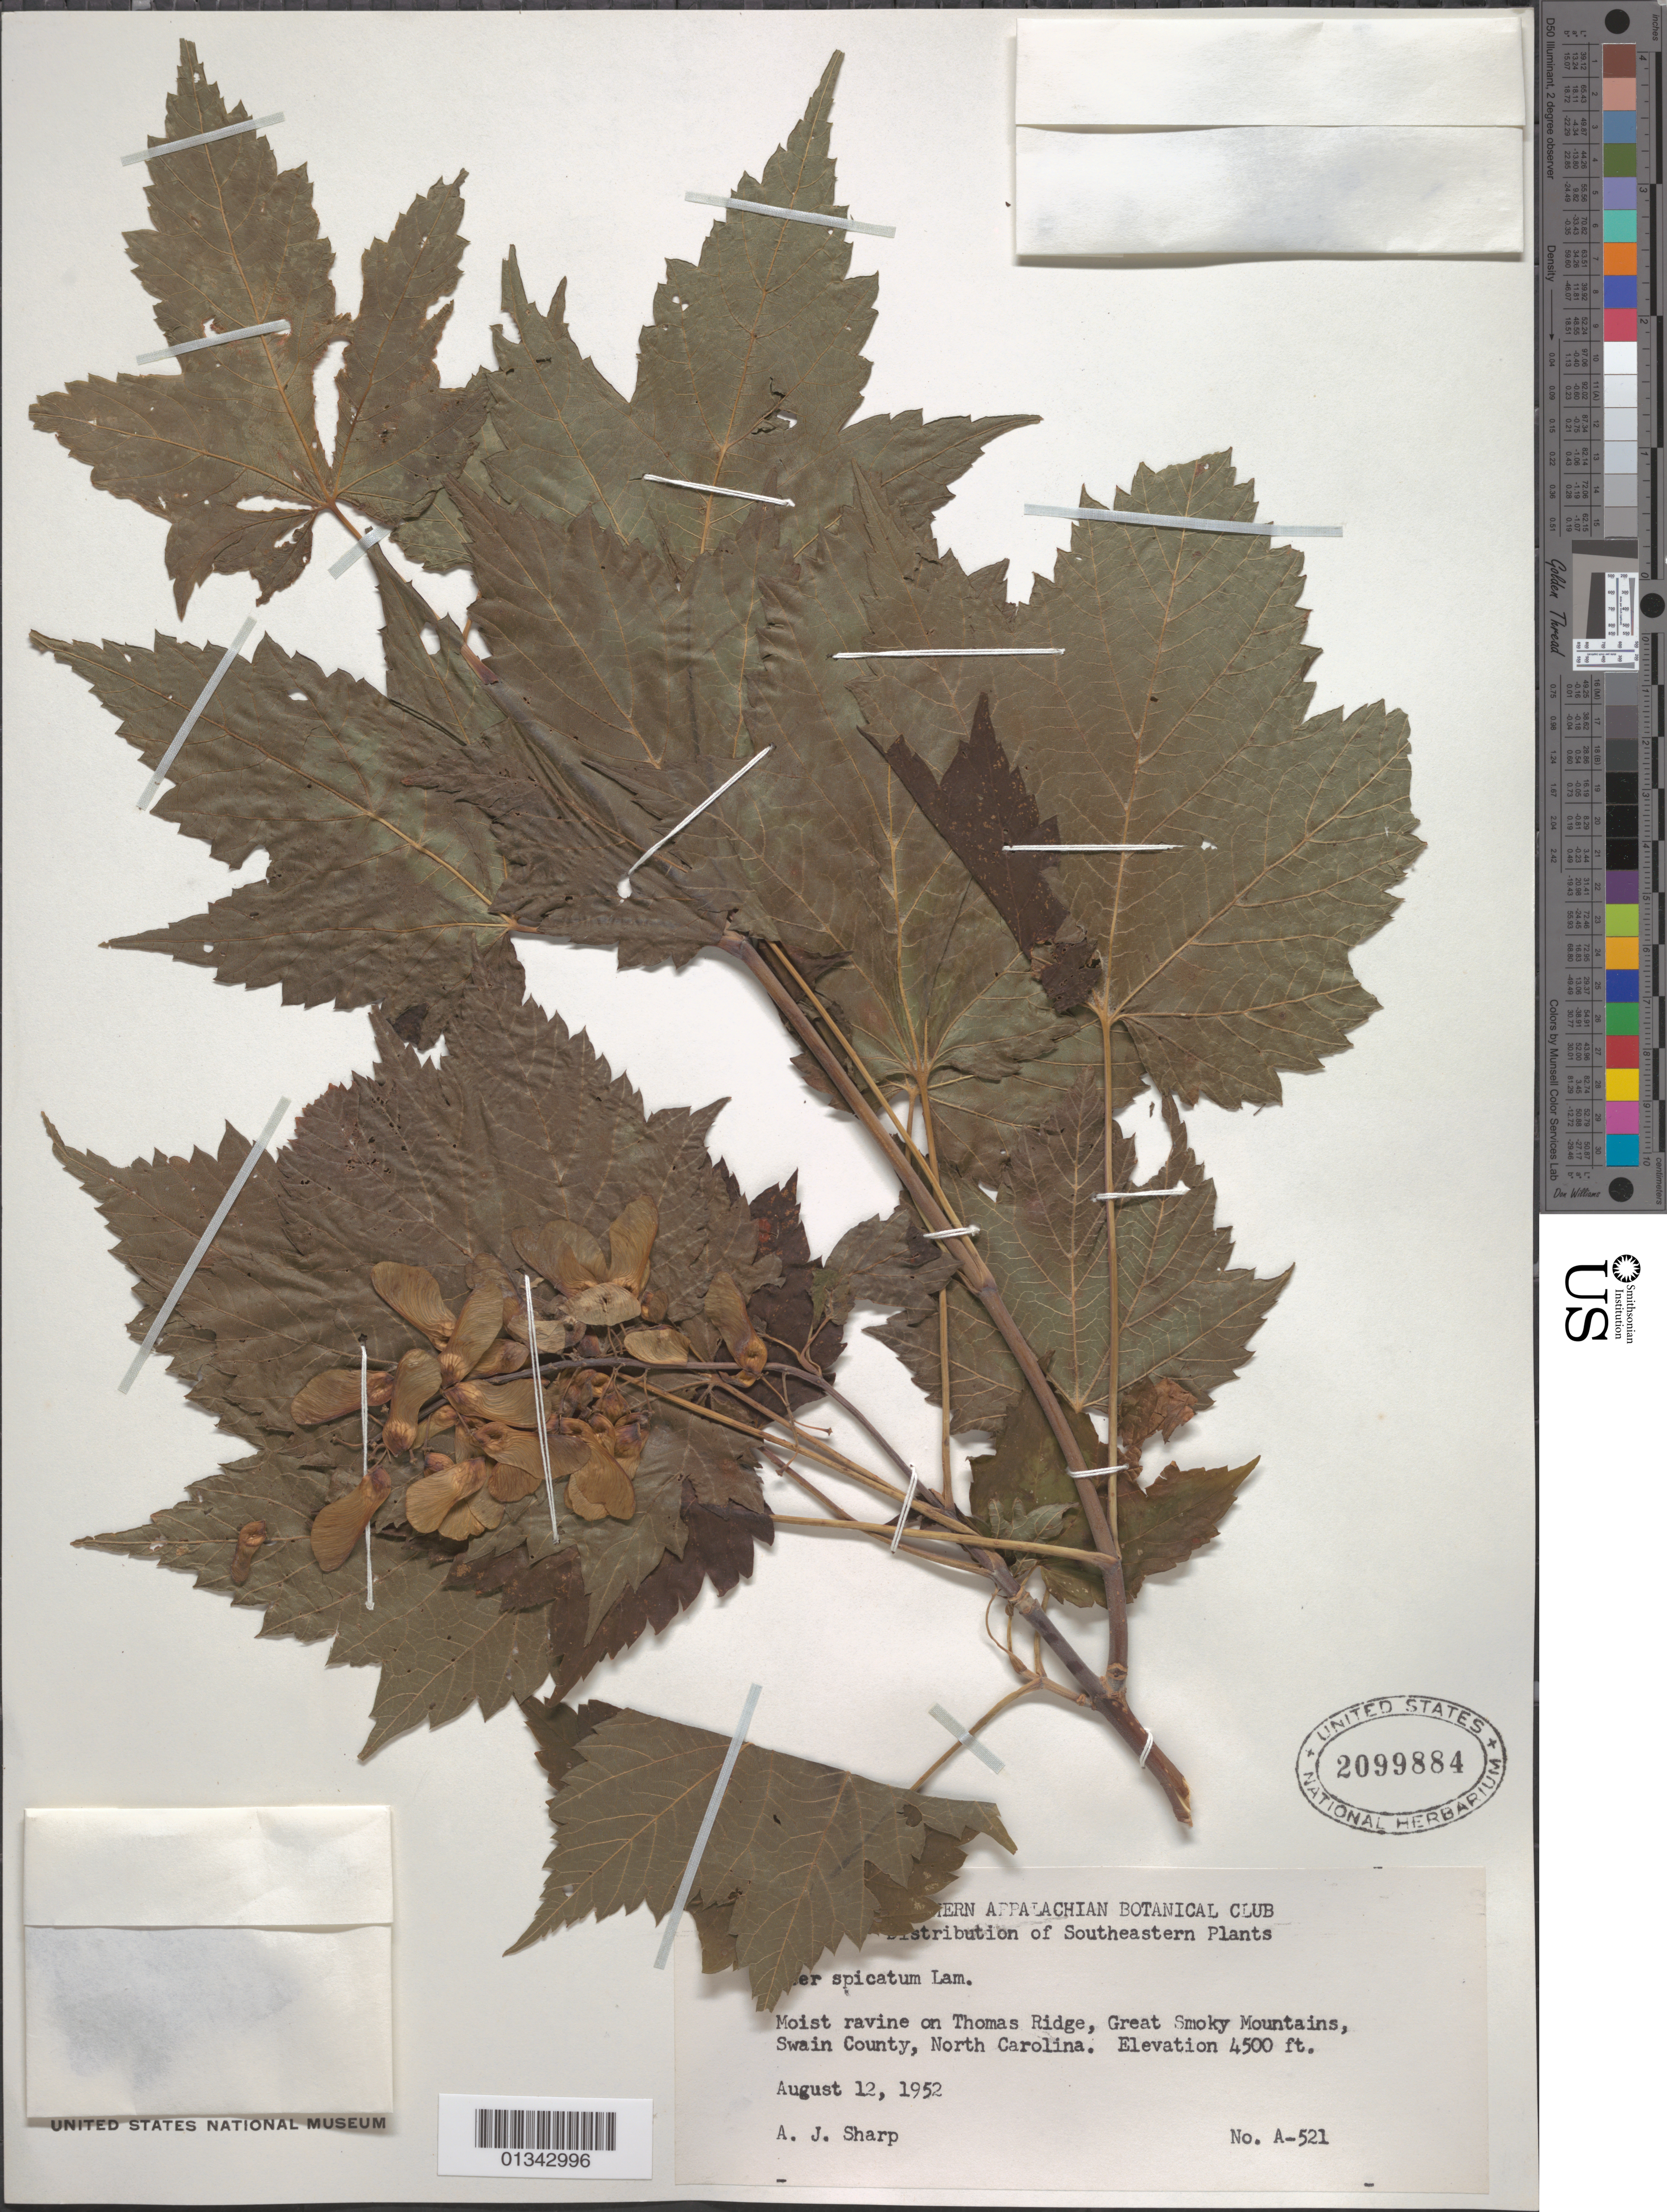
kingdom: Plantae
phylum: Tracheophyta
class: Magnoliopsida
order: Sapindales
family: Sapindaceae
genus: Acer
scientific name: Acer spicatum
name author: Lam.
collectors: A. J. Sharp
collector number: A-521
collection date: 1952-08-12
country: United States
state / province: North Carolina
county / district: Swain County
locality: Swain County, Thomas Ridge, Great Smoky Mountains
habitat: Moist ravine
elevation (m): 1372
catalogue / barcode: US 2099884